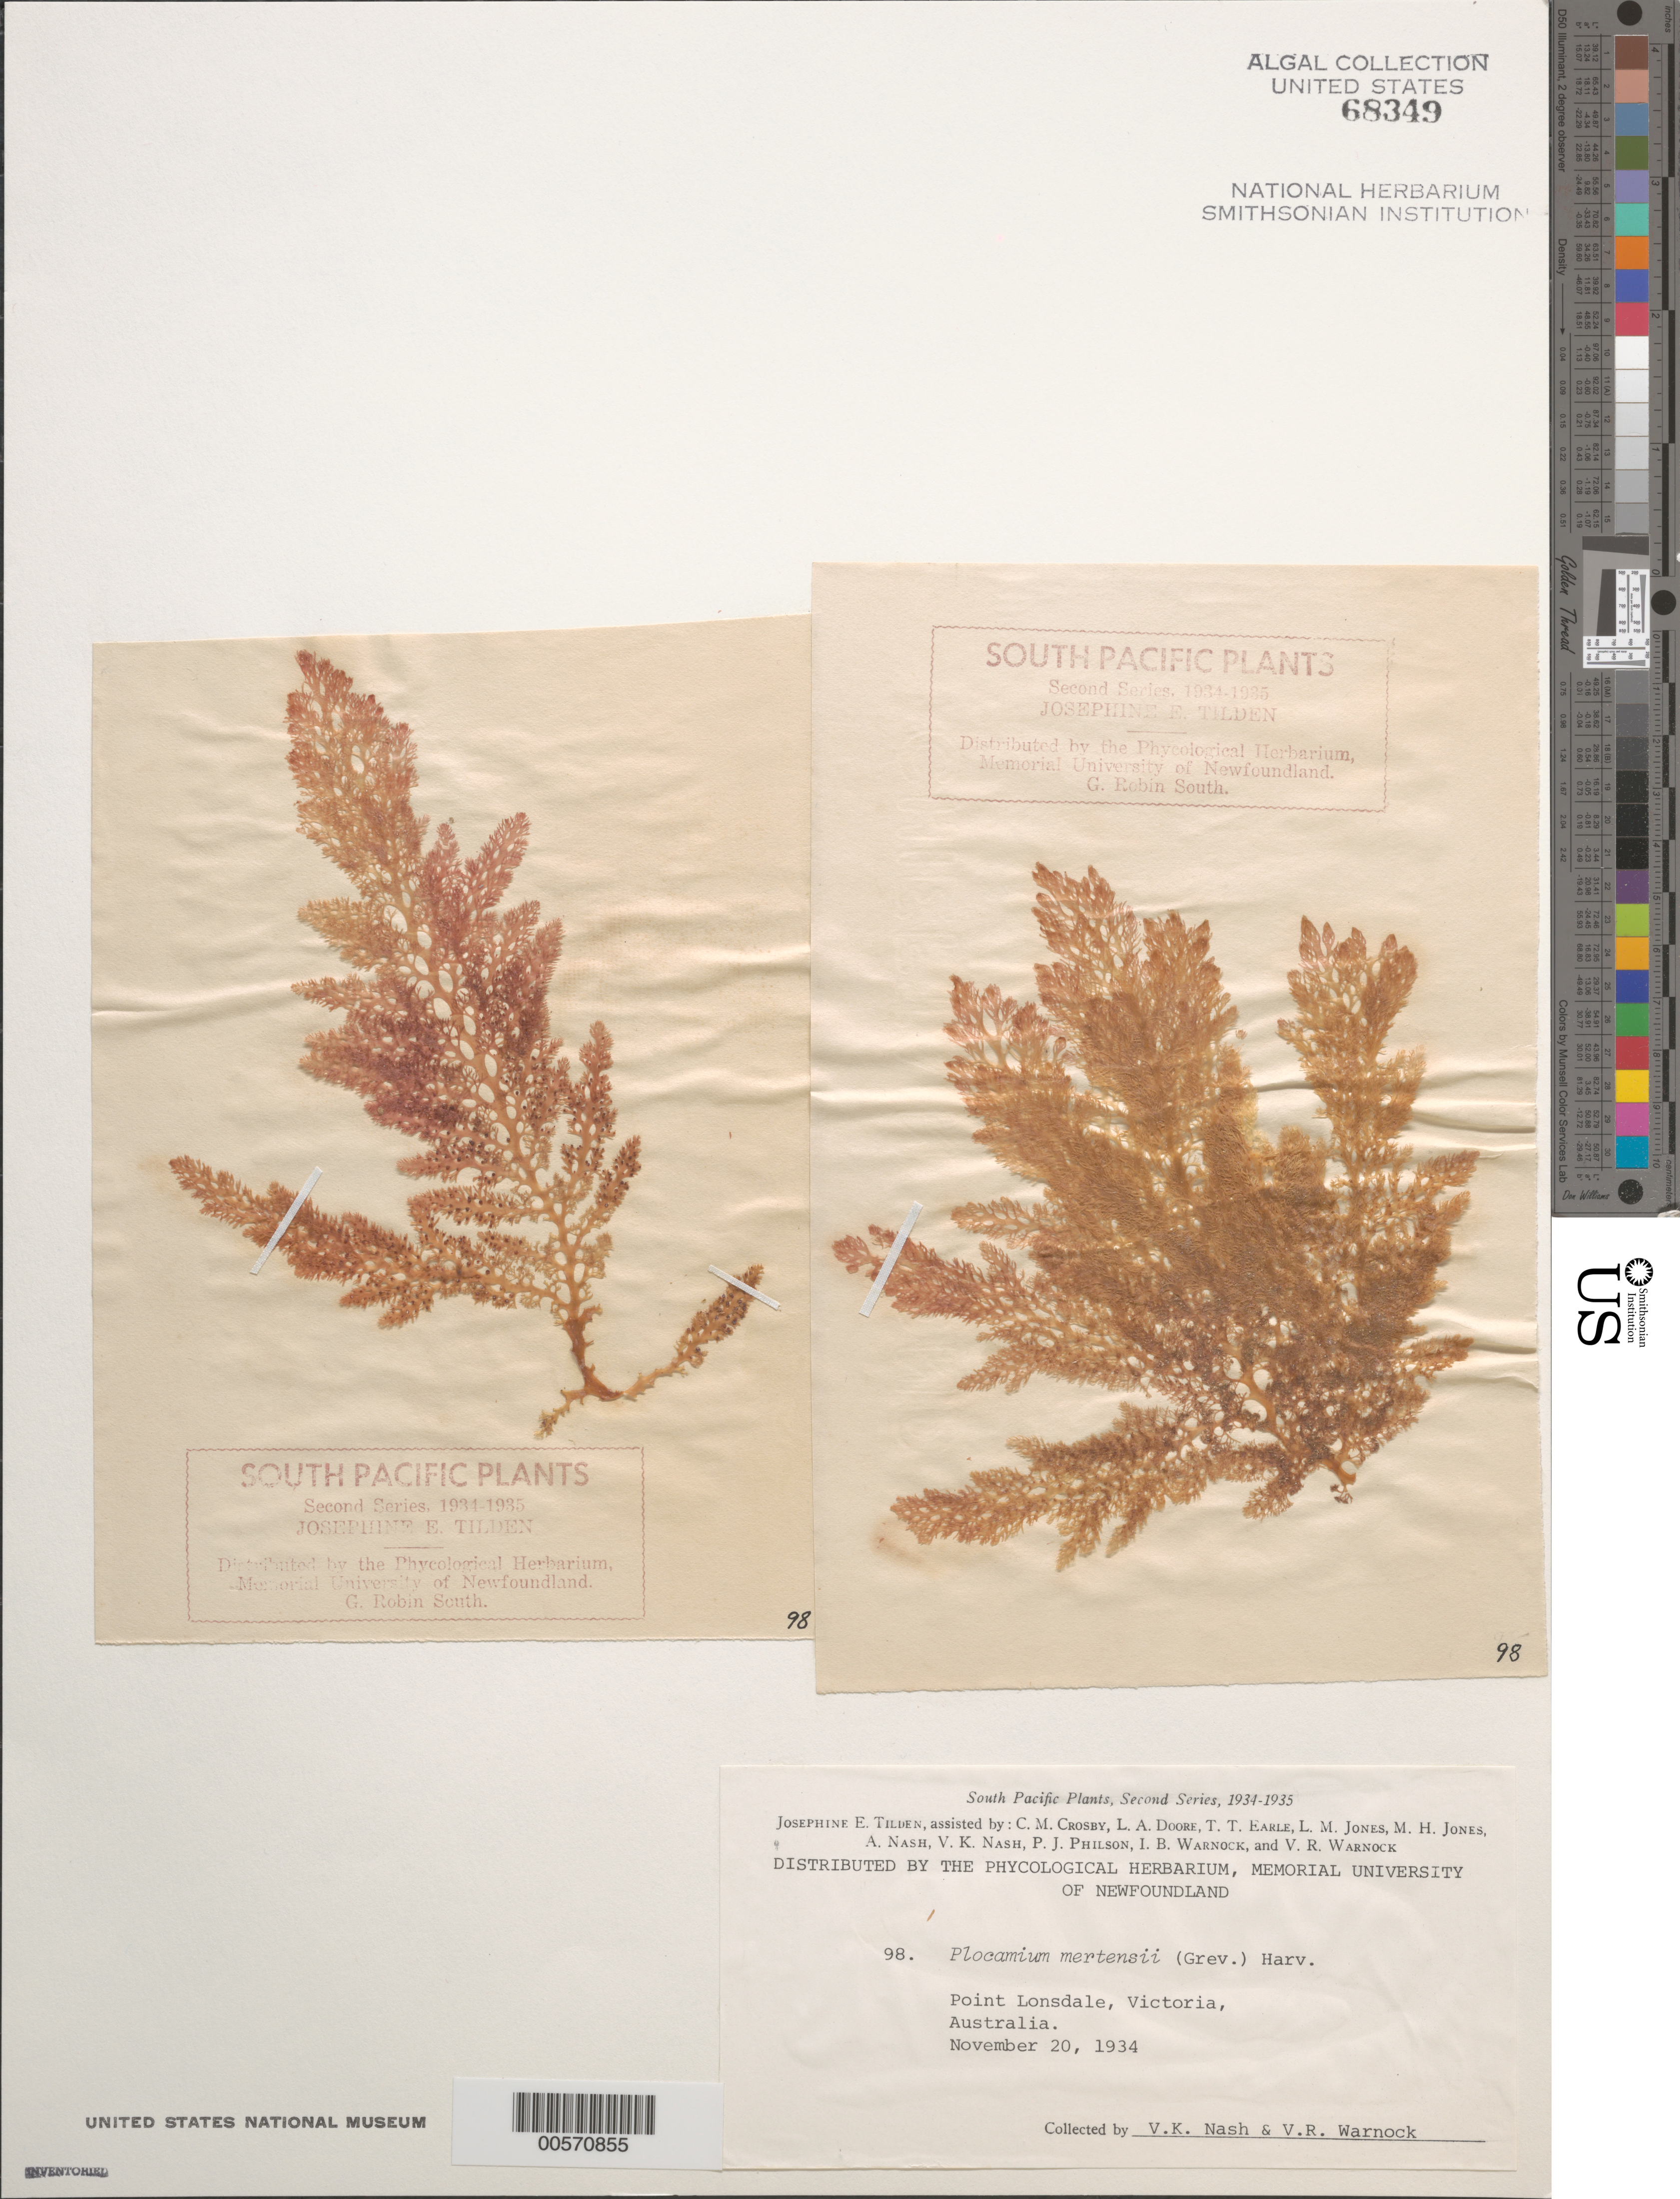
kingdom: Plantae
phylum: Rhodophyta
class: Florideophyceae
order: Plocamiales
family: Plocamiaceae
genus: Plocamium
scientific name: Plocamium mertensii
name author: (Greville) Harvey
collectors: V. K. Nash & V. Warnock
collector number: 98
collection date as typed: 20 Nov 1934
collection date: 1934-11-20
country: Australia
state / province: Victoria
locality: Point lonsdale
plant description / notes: Tilden, South Pacific Plants, Second Series, 1934-1935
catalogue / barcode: US 68349